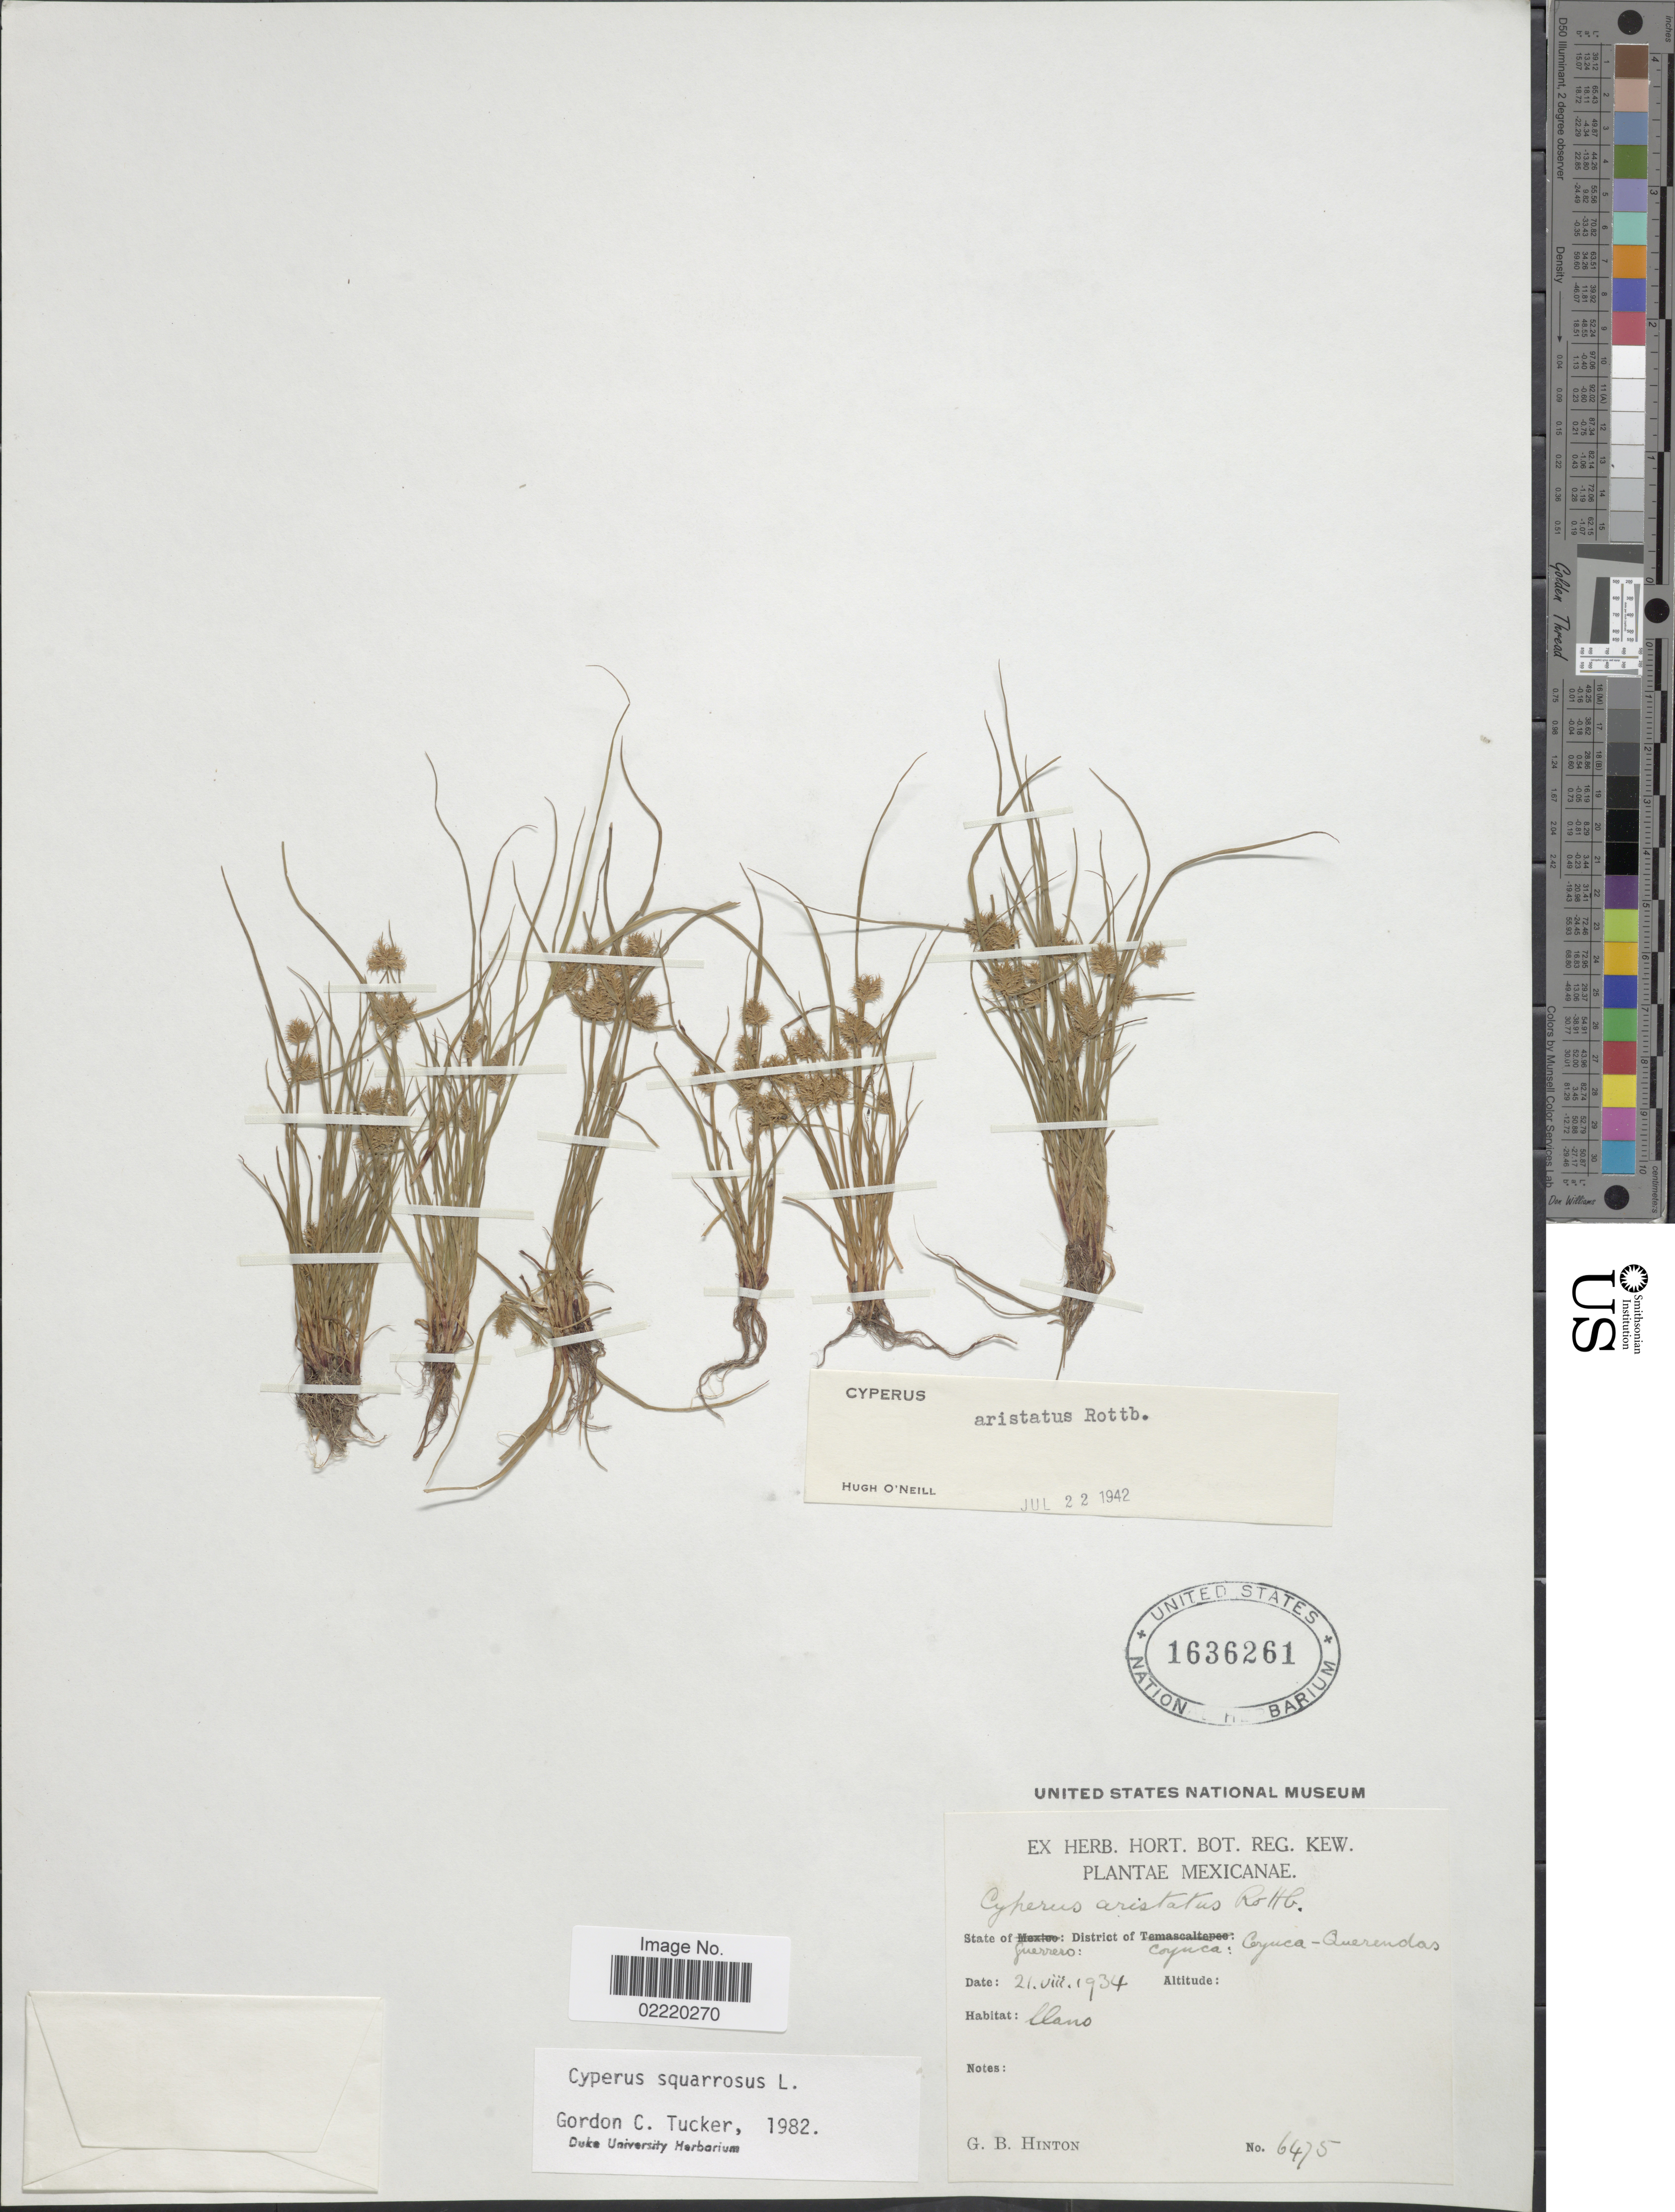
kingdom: Plantae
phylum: Tracheophyta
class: Liliopsida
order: Poales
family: Cyperaceae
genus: Cyperus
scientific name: Cyperus squarrosus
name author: L.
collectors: G. B. Hinton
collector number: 6475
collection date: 1934-08-21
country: Mexico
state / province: Guerrero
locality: District of Coyuca: coyuca-Temascaltepec.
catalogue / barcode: US 1636261